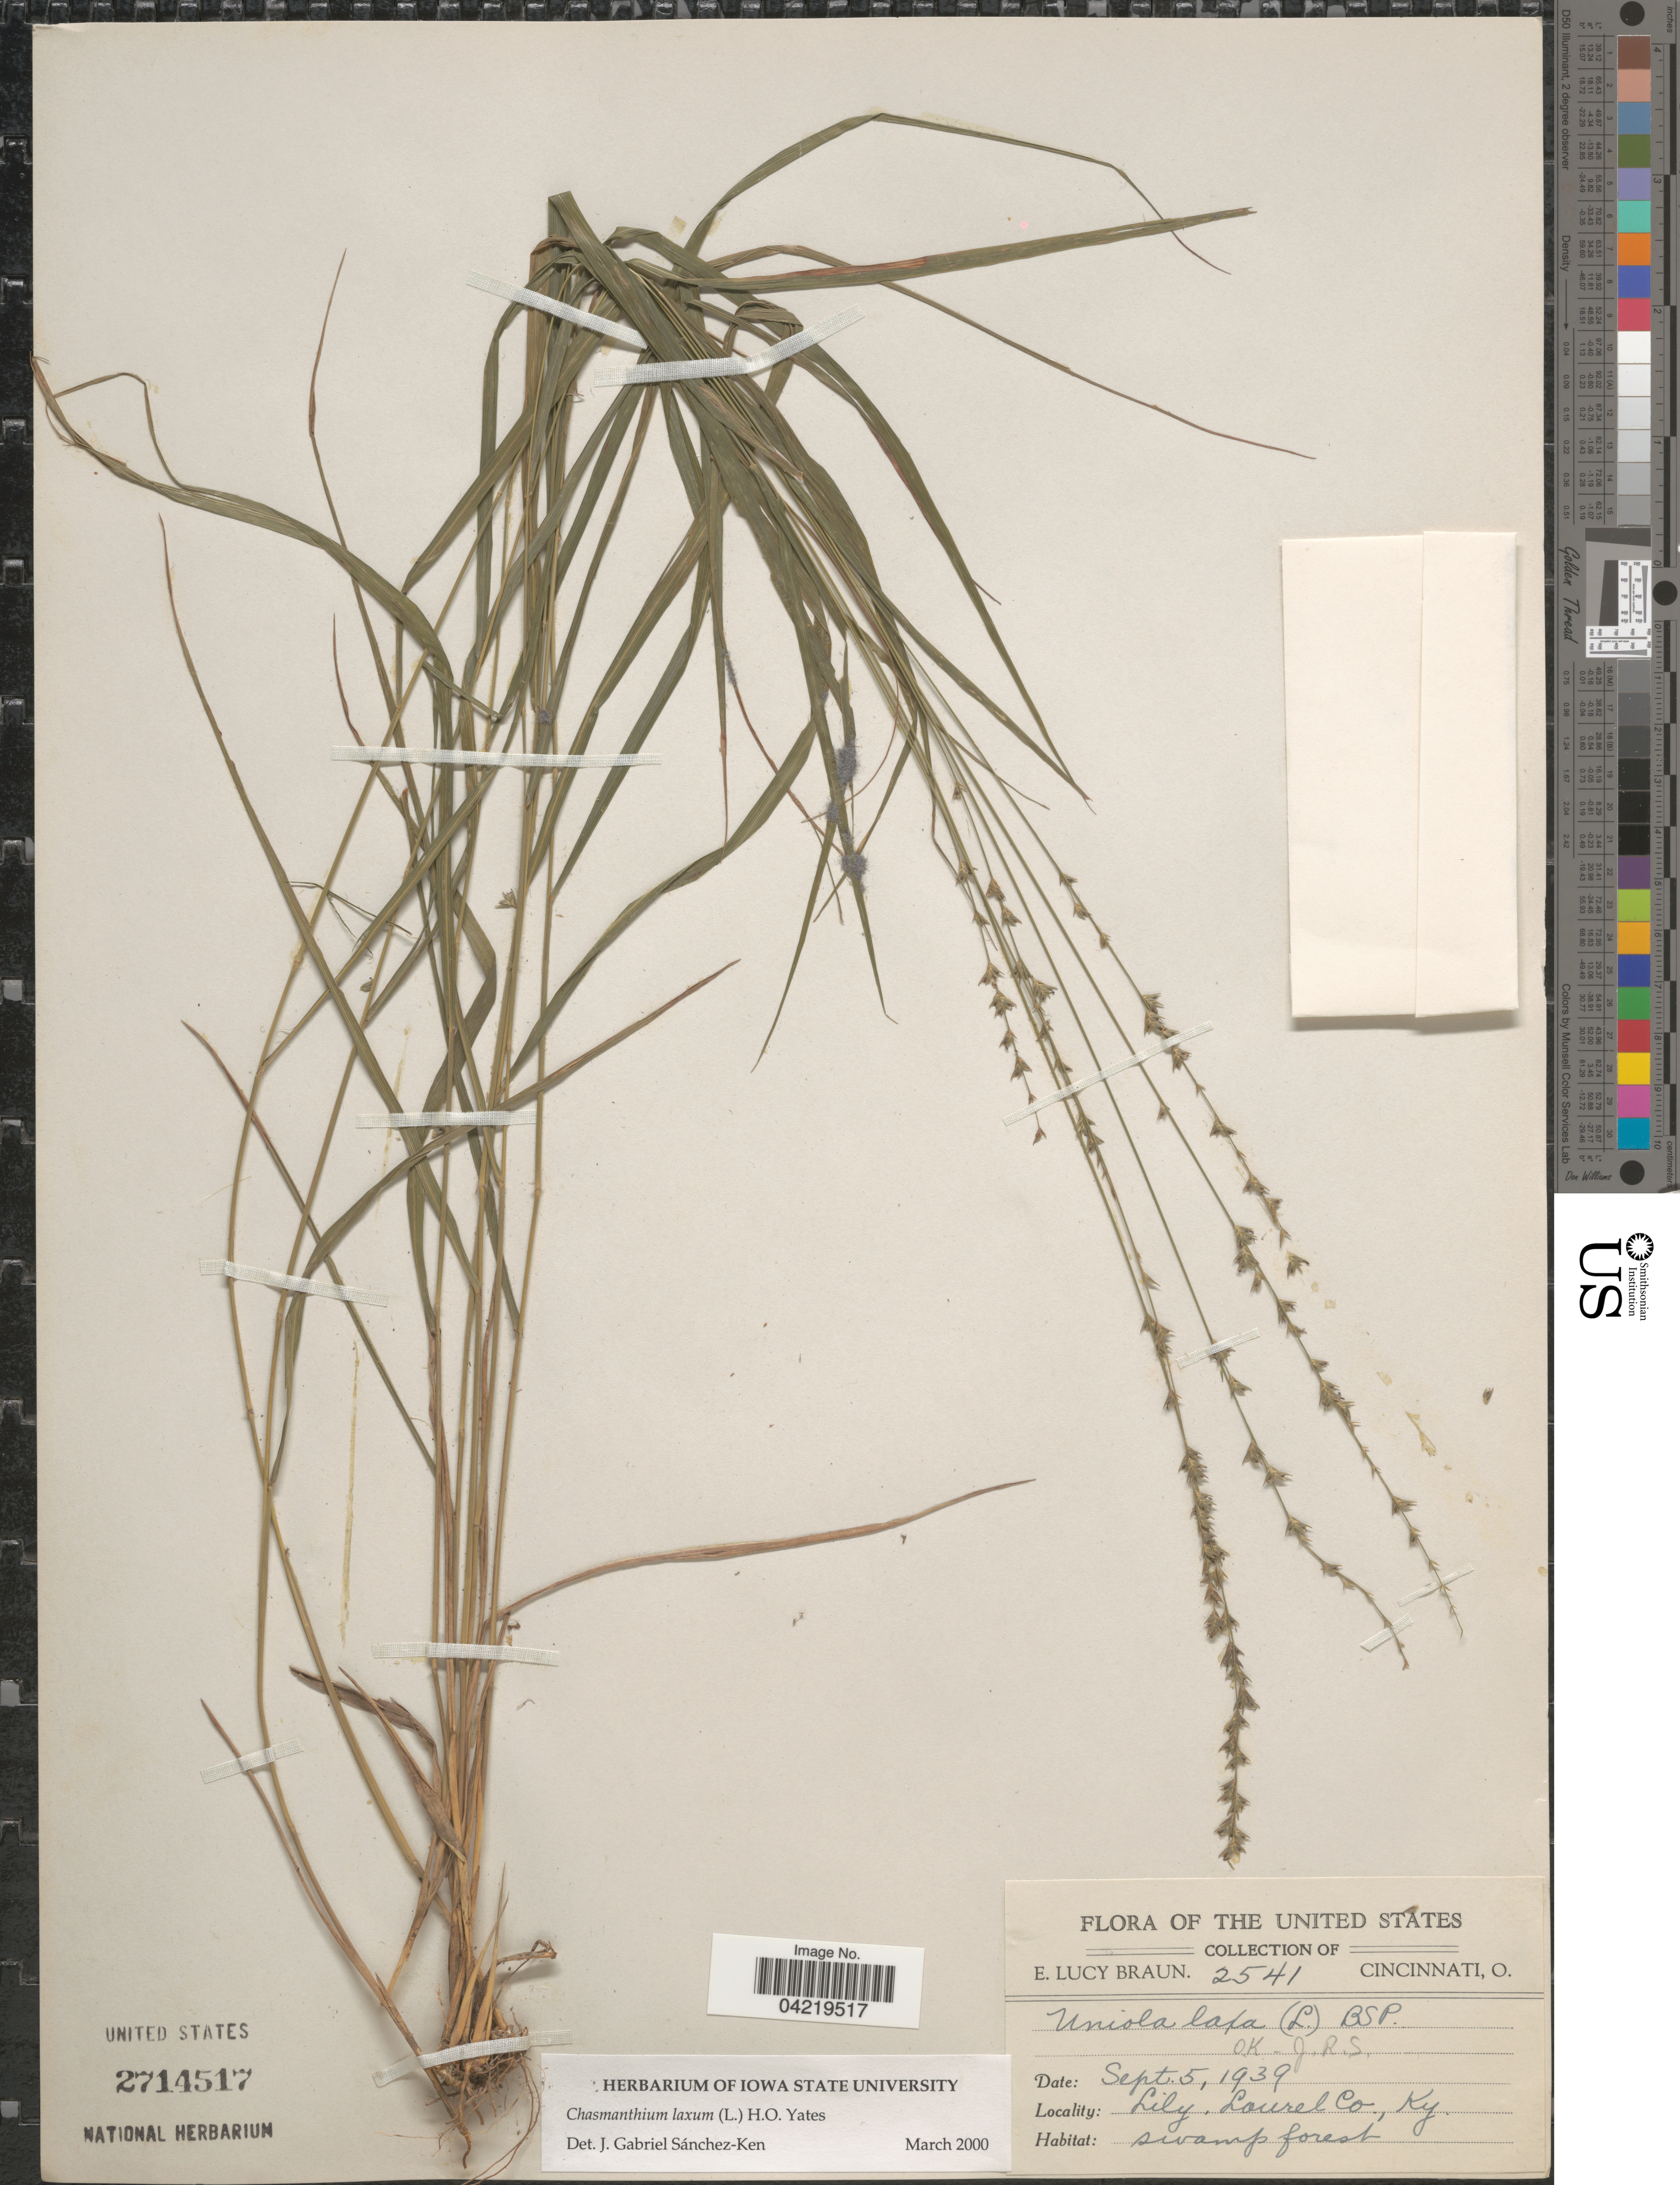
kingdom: Plantae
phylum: Tracheophyta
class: Liliopsida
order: Poales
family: Poaceae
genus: Chasmanthium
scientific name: Chasmanthium laxum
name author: (L.) H.O. Yates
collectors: E. L. Braun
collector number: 2541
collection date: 1939-09-05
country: United States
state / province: Kentucky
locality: Lily, Laurel Co.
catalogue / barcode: US 2714517